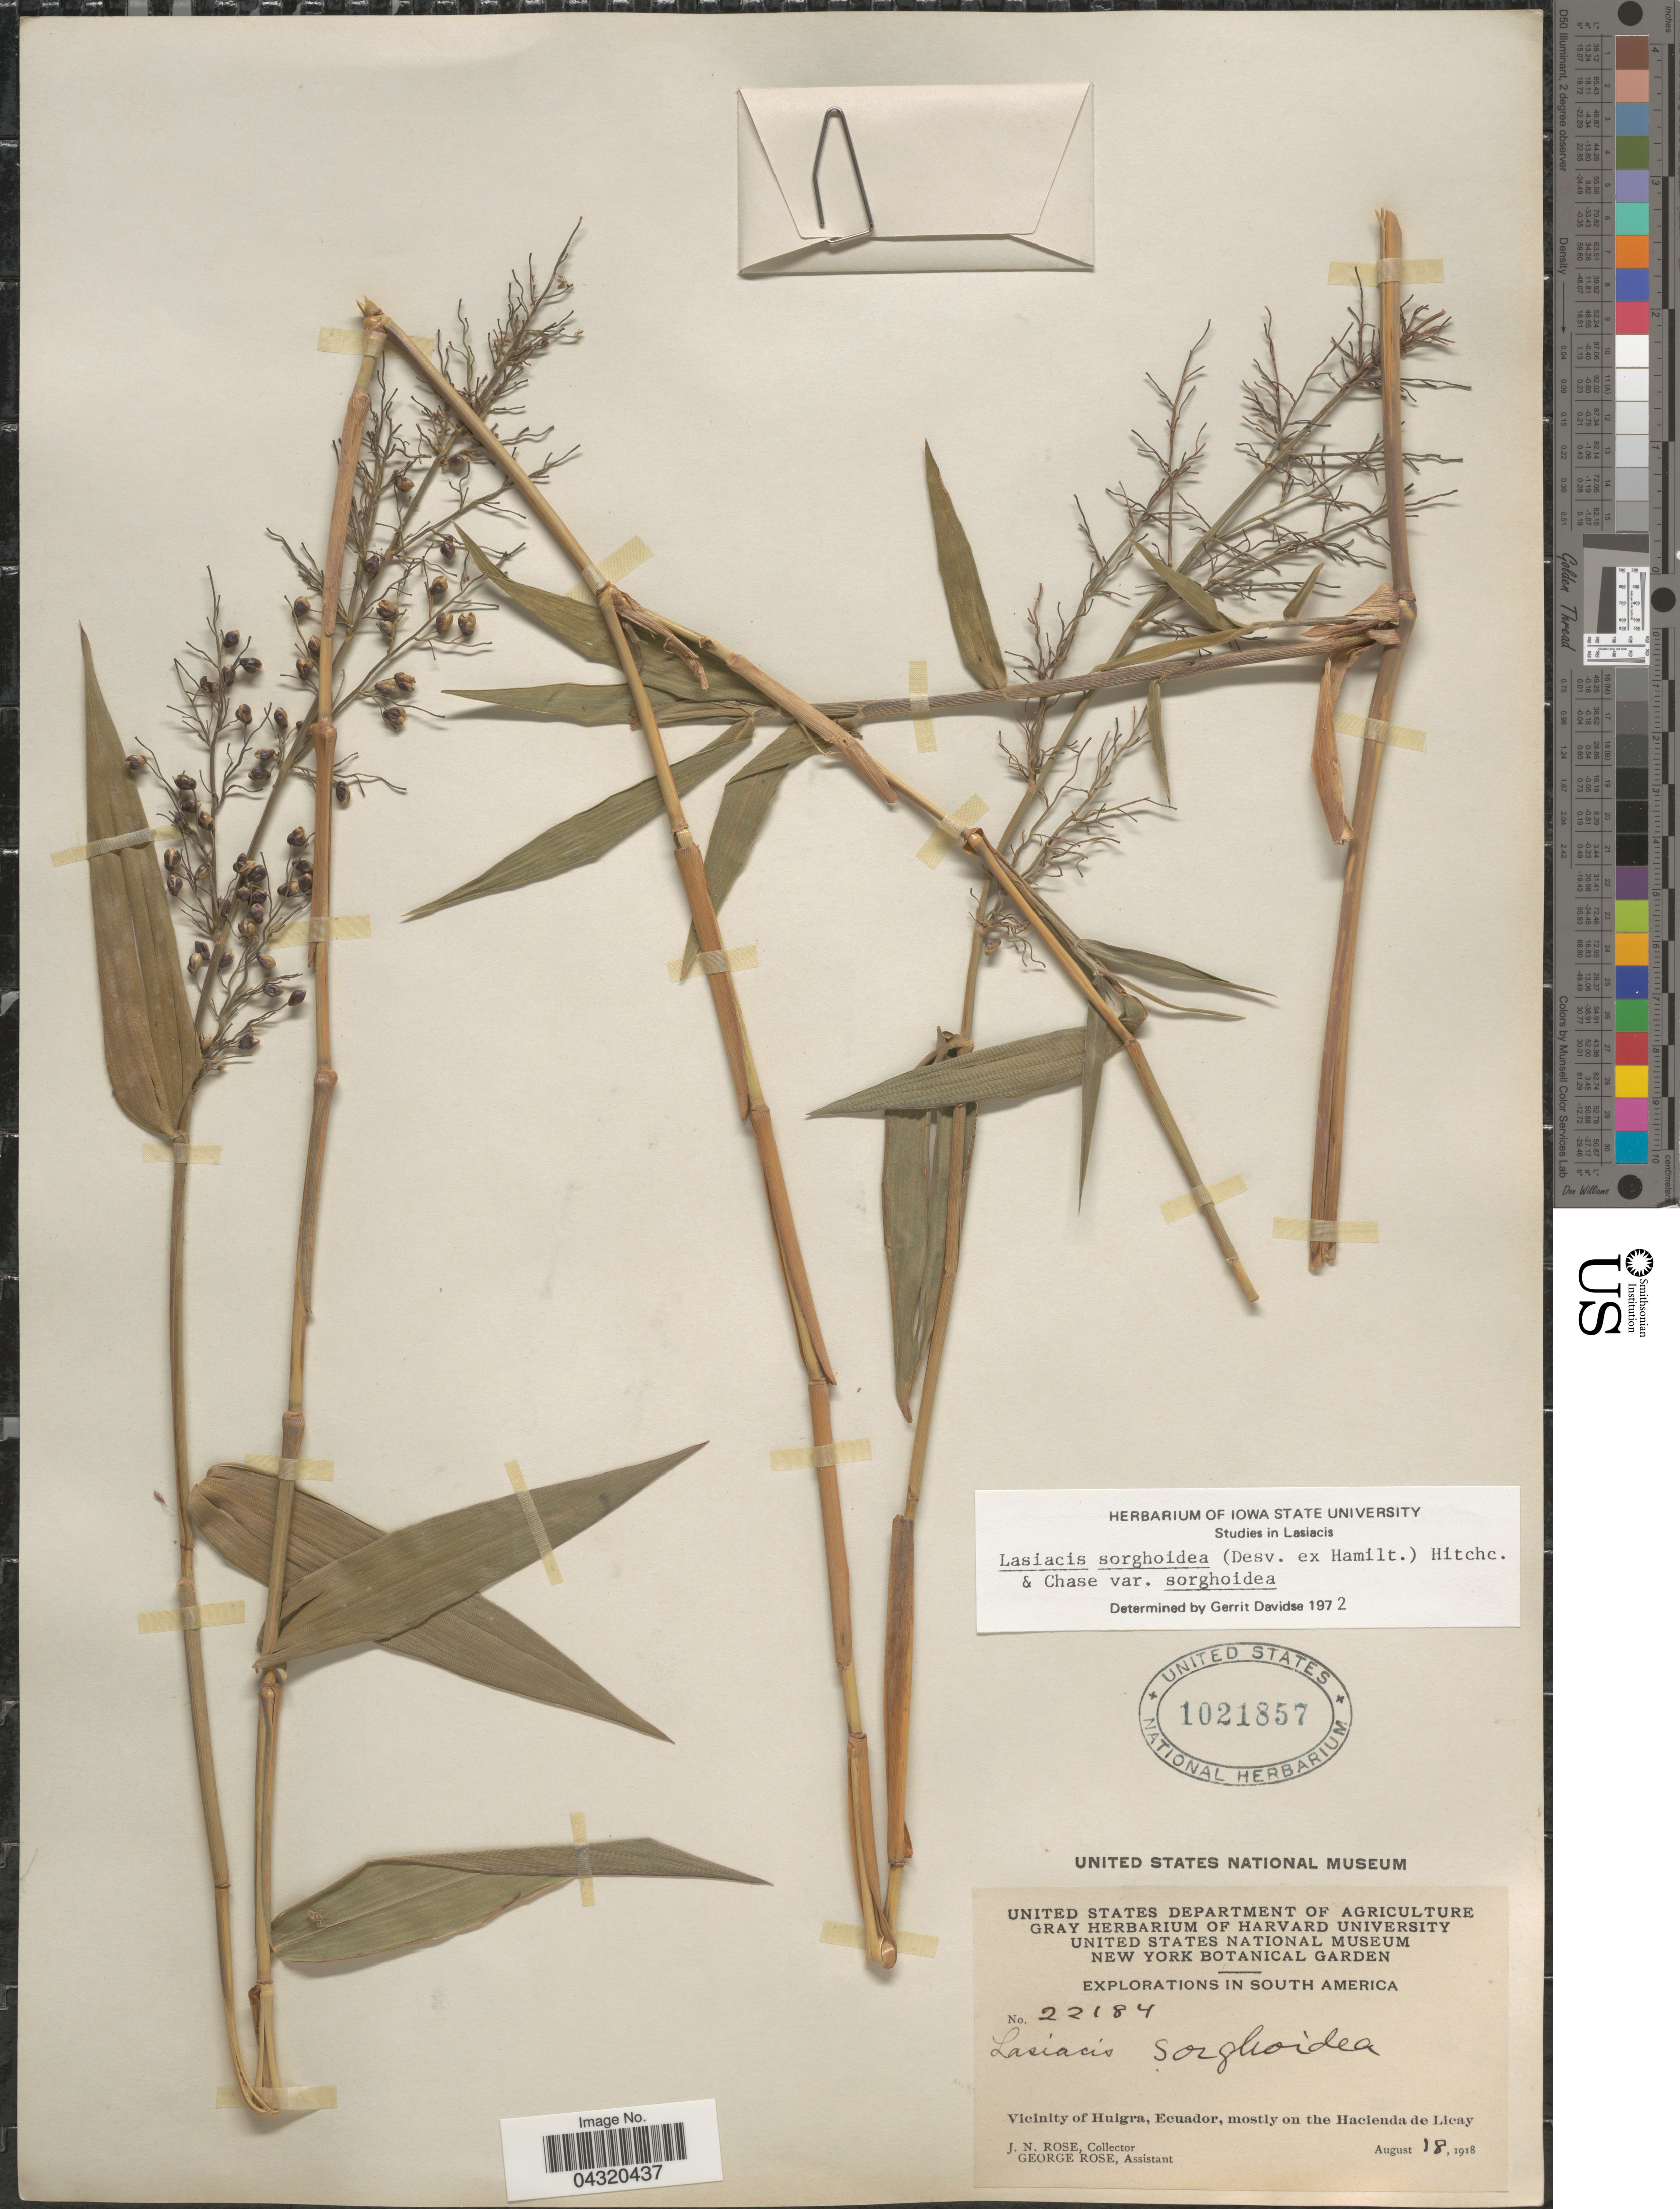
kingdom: Plantae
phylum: Tracheophyta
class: Liliopsida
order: Poales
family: Poaceae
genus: Lasiacis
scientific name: Lasiacis sorghoidea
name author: (Desv. ex Ham.) Hitchc. & Chase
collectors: J. N. Rose & G. Rose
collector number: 22184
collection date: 1918-08-18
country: Ecuador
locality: Explorations in South America. Vicinity of Huigra, mostly on the Hacienda de Licay.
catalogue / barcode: US 1021857